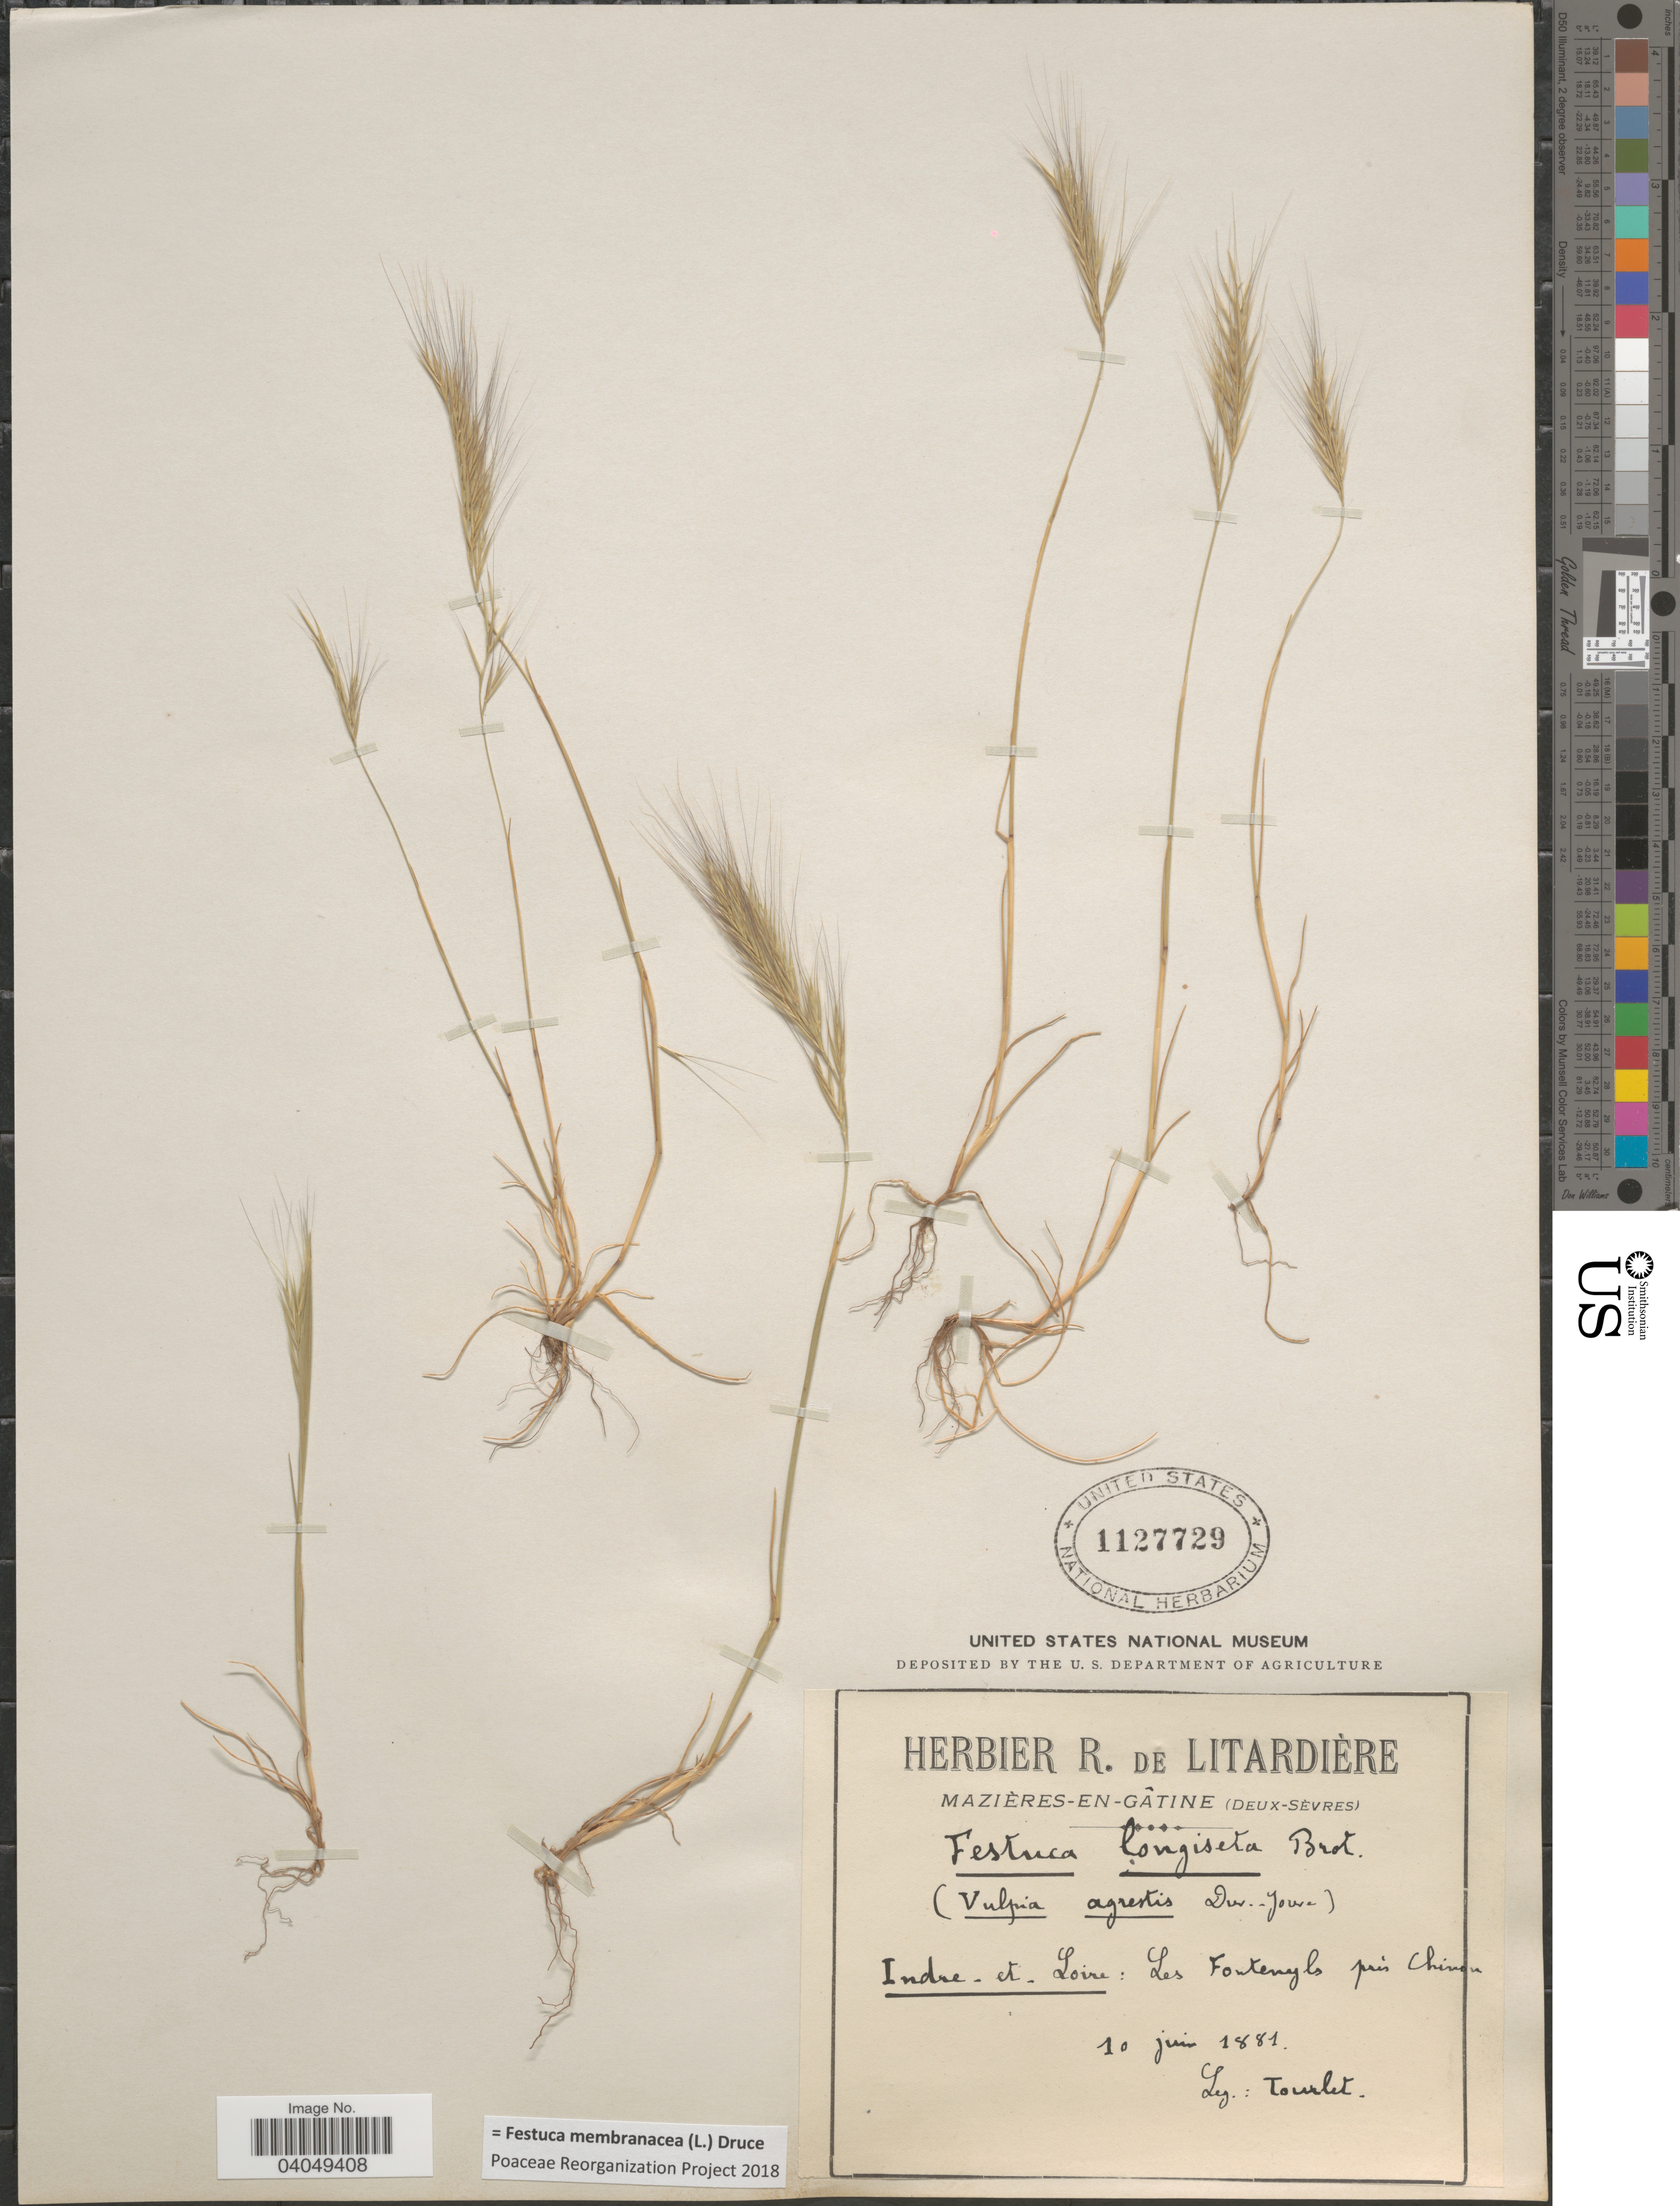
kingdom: Plantae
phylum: Tracheophyta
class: Liliopsida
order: Poales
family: Poaceae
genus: Festuca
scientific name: Festuca membranacea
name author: Kit.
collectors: Tourlet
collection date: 1881-06-10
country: France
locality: Indre-et-Loire: Les Fontenyls près Chinon.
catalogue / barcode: US 1127729